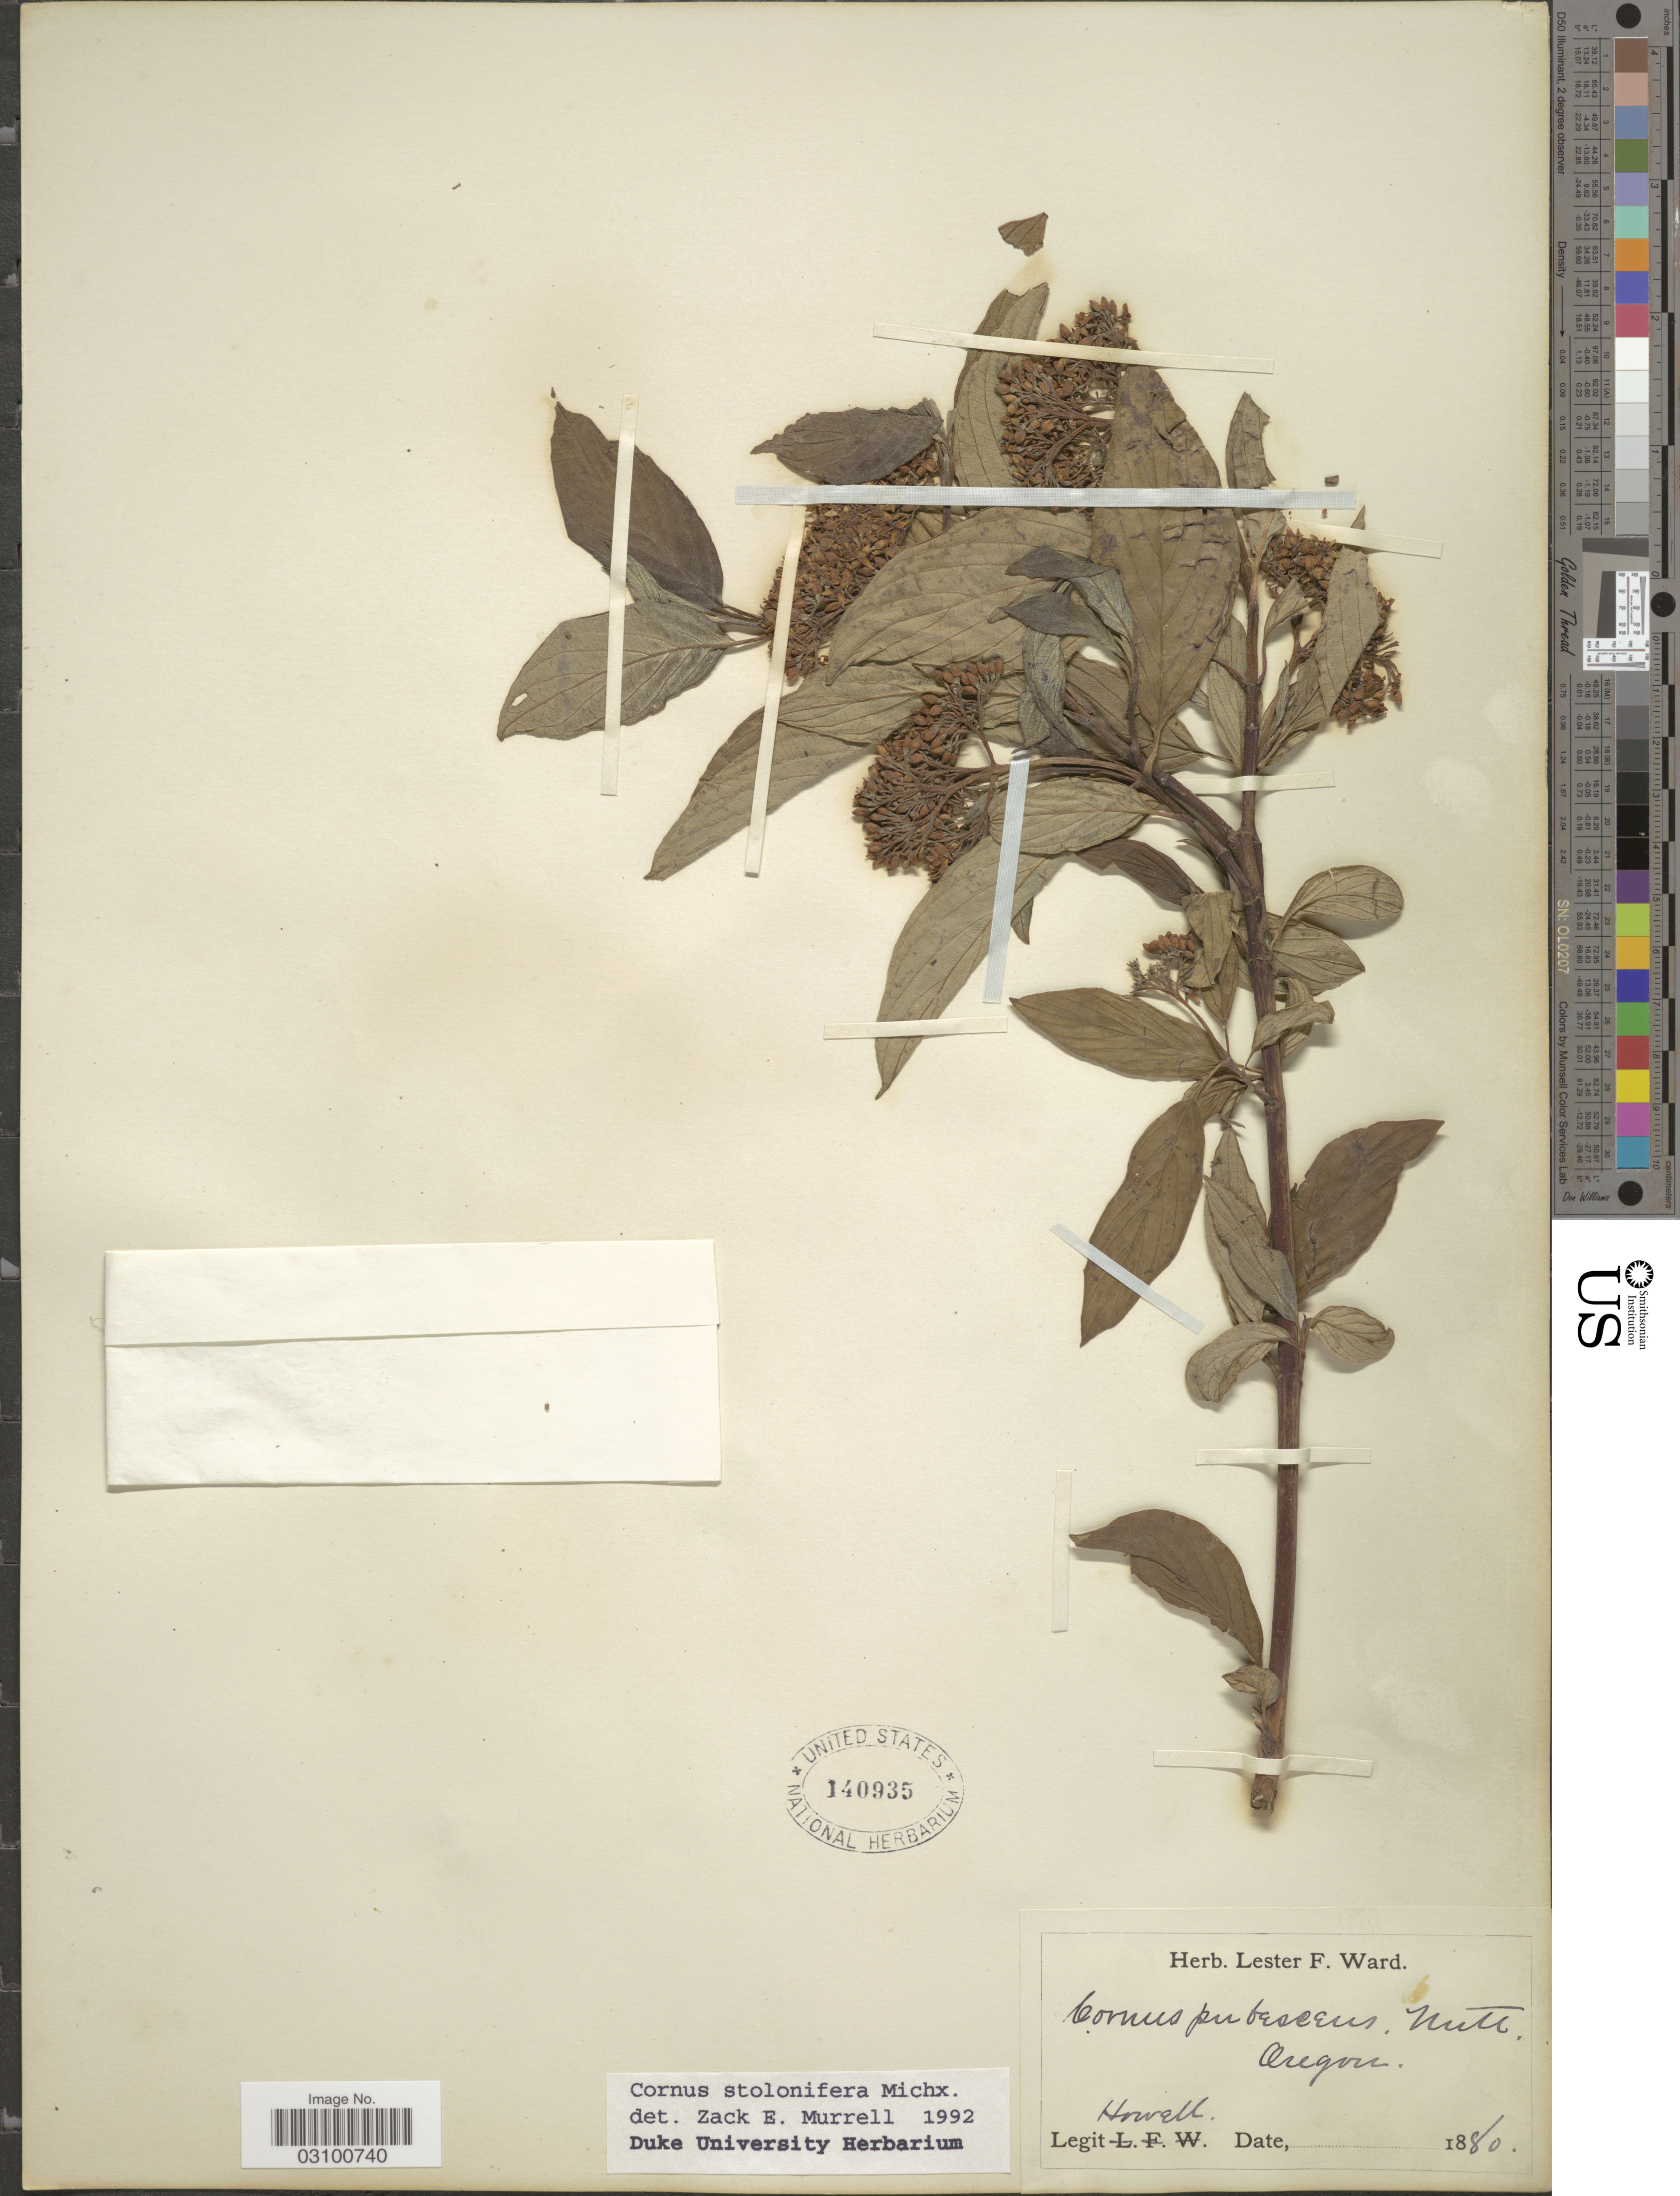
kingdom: Plantae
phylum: Tracheophyta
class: Magnoliopsida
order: Cornales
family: Cornaceae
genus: Cornus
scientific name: Cornus sericea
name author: L.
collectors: -. Howell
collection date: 1880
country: United States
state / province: Oregon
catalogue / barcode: US 140935